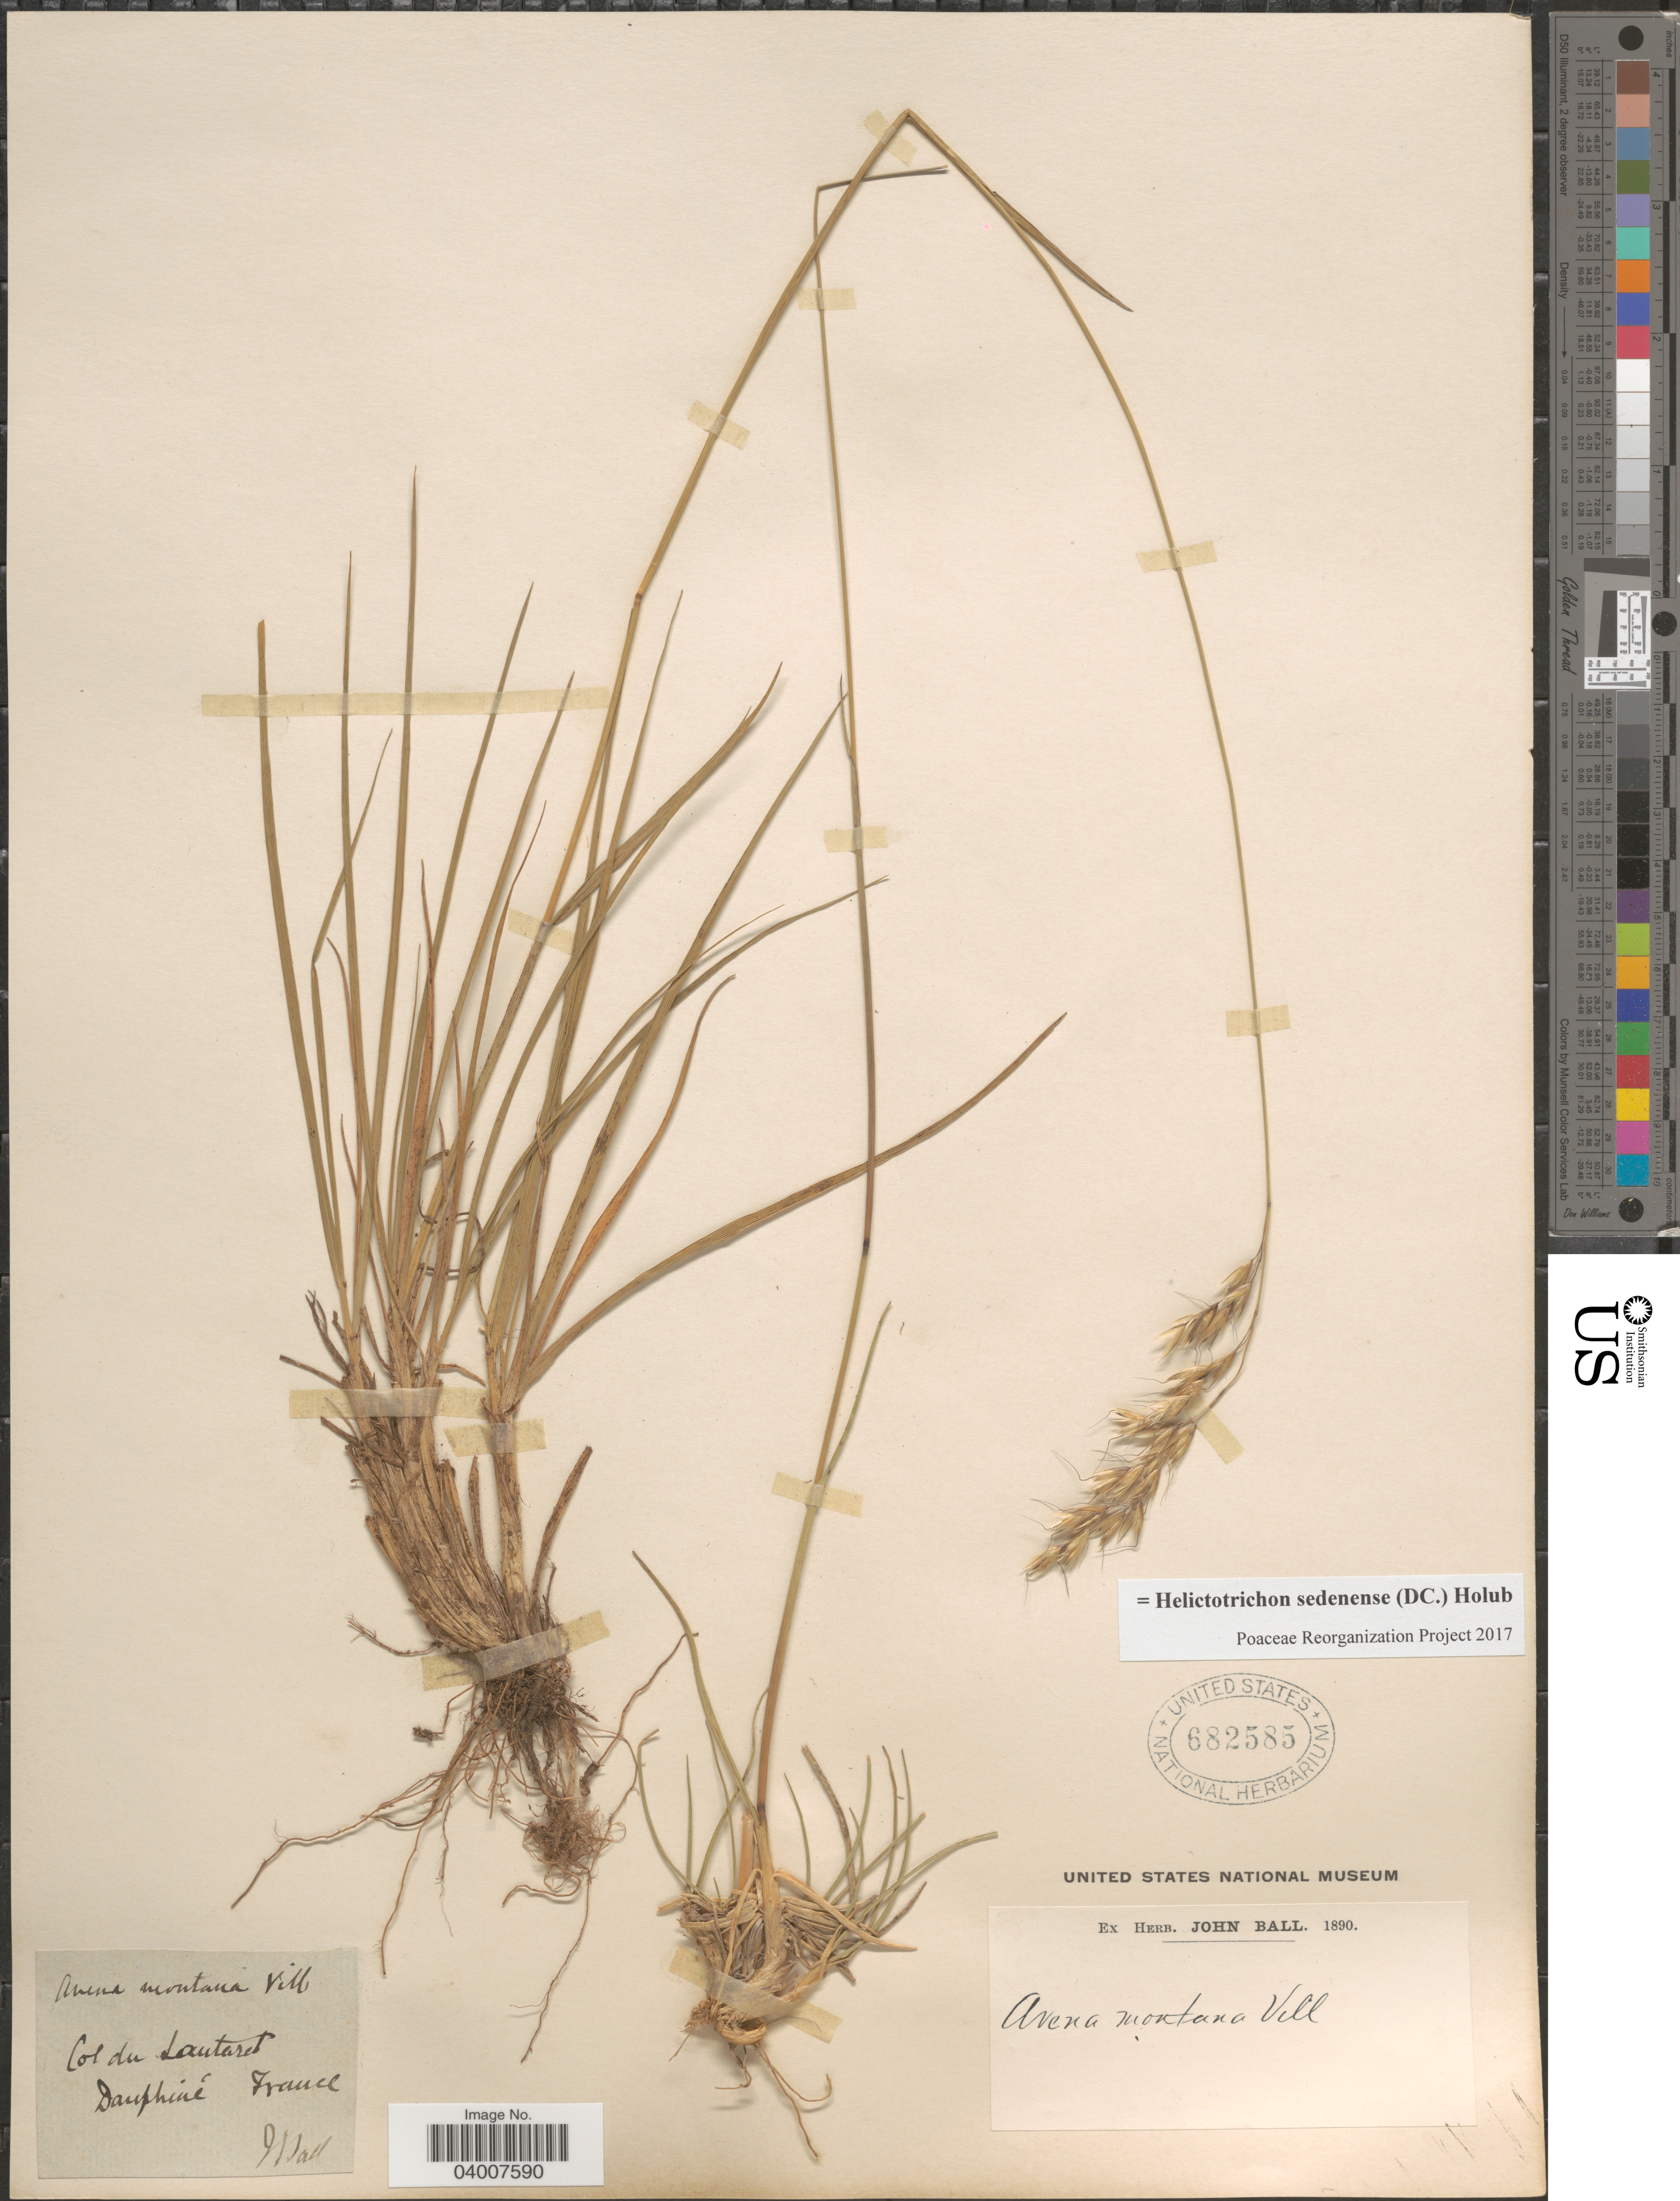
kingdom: Plantae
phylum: Tracheophyta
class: Liliopsida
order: Poales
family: Poaceae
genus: Helictotrichon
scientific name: Helictotrichon sedenense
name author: (DC.) Holub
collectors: J. Ball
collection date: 1890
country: France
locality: Col du Lautaret, Dauphiné.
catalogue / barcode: US 682585